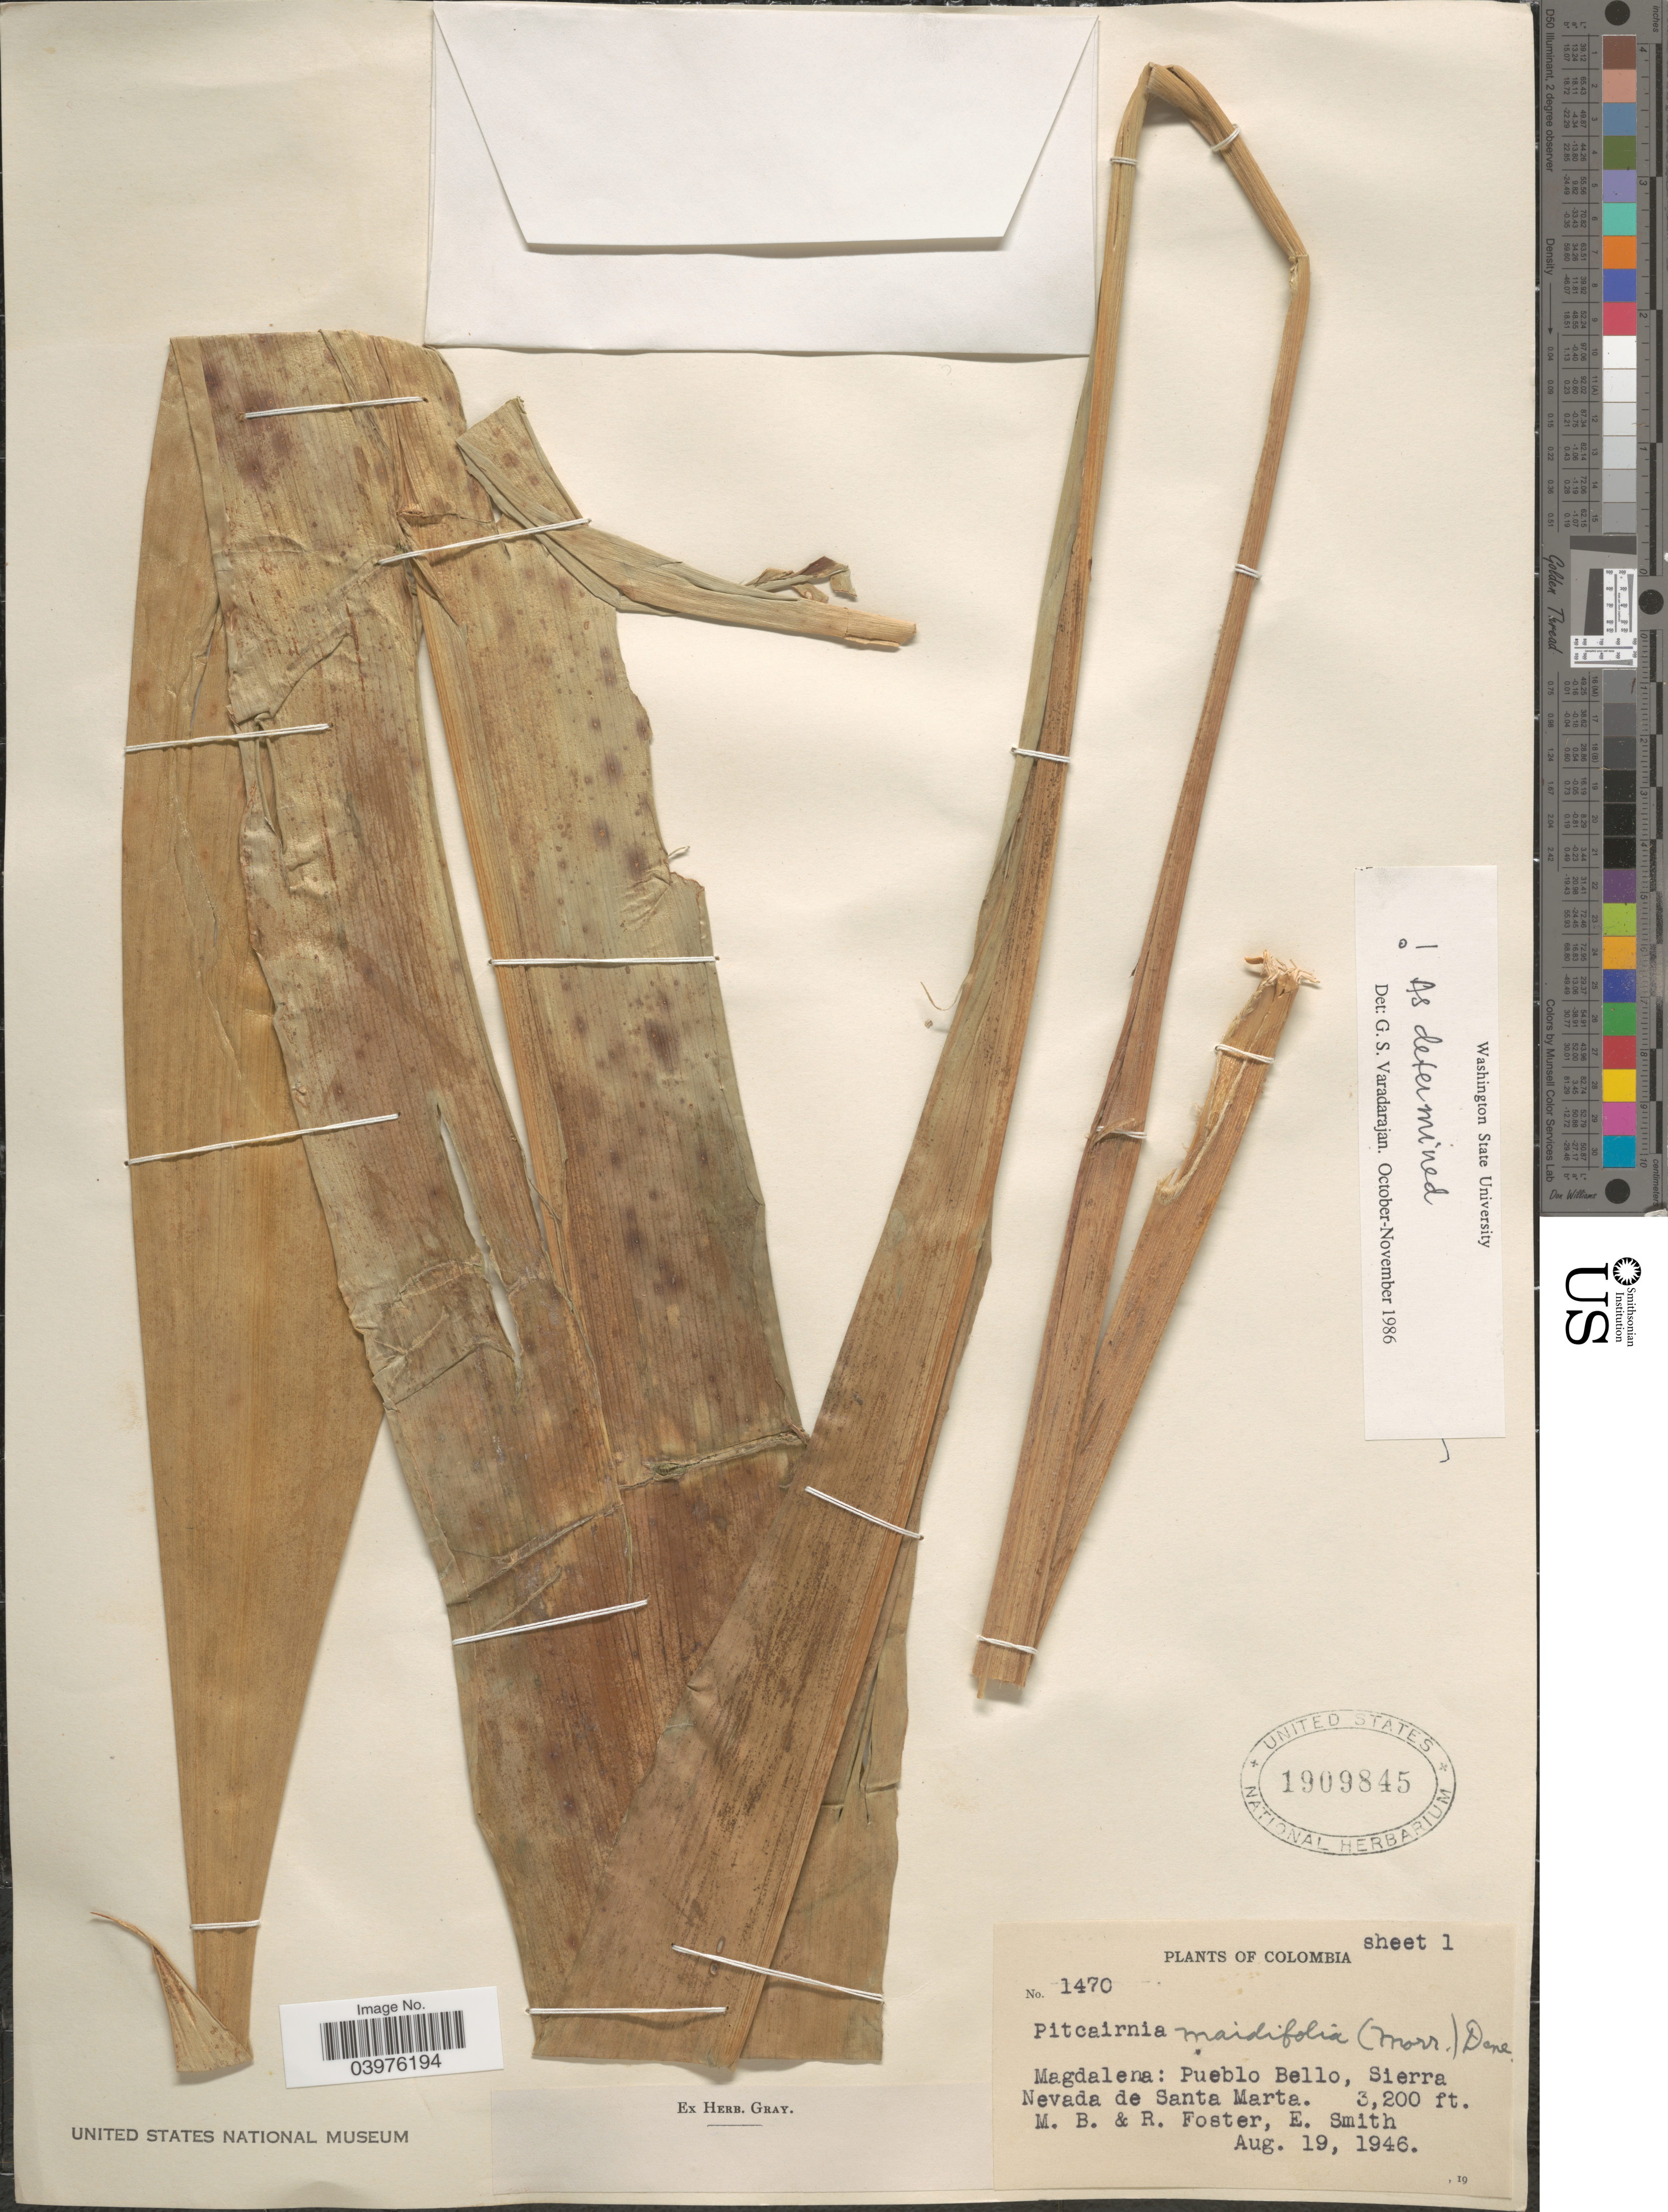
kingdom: Plantae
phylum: Tracheophyta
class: Liliopsida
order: Poales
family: Bromeliaceae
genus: Pitcairnia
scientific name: Pitcairnia maidifolia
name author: (C. Morren) Decne. ex Planch.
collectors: M. B. Foster, R. Foster & E. Smith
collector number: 1470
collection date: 1946-08-19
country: Colombia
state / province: Magdalena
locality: Pueblo Bello, Sierra Nevada de Santa Marta.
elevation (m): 975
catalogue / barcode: US 1909845